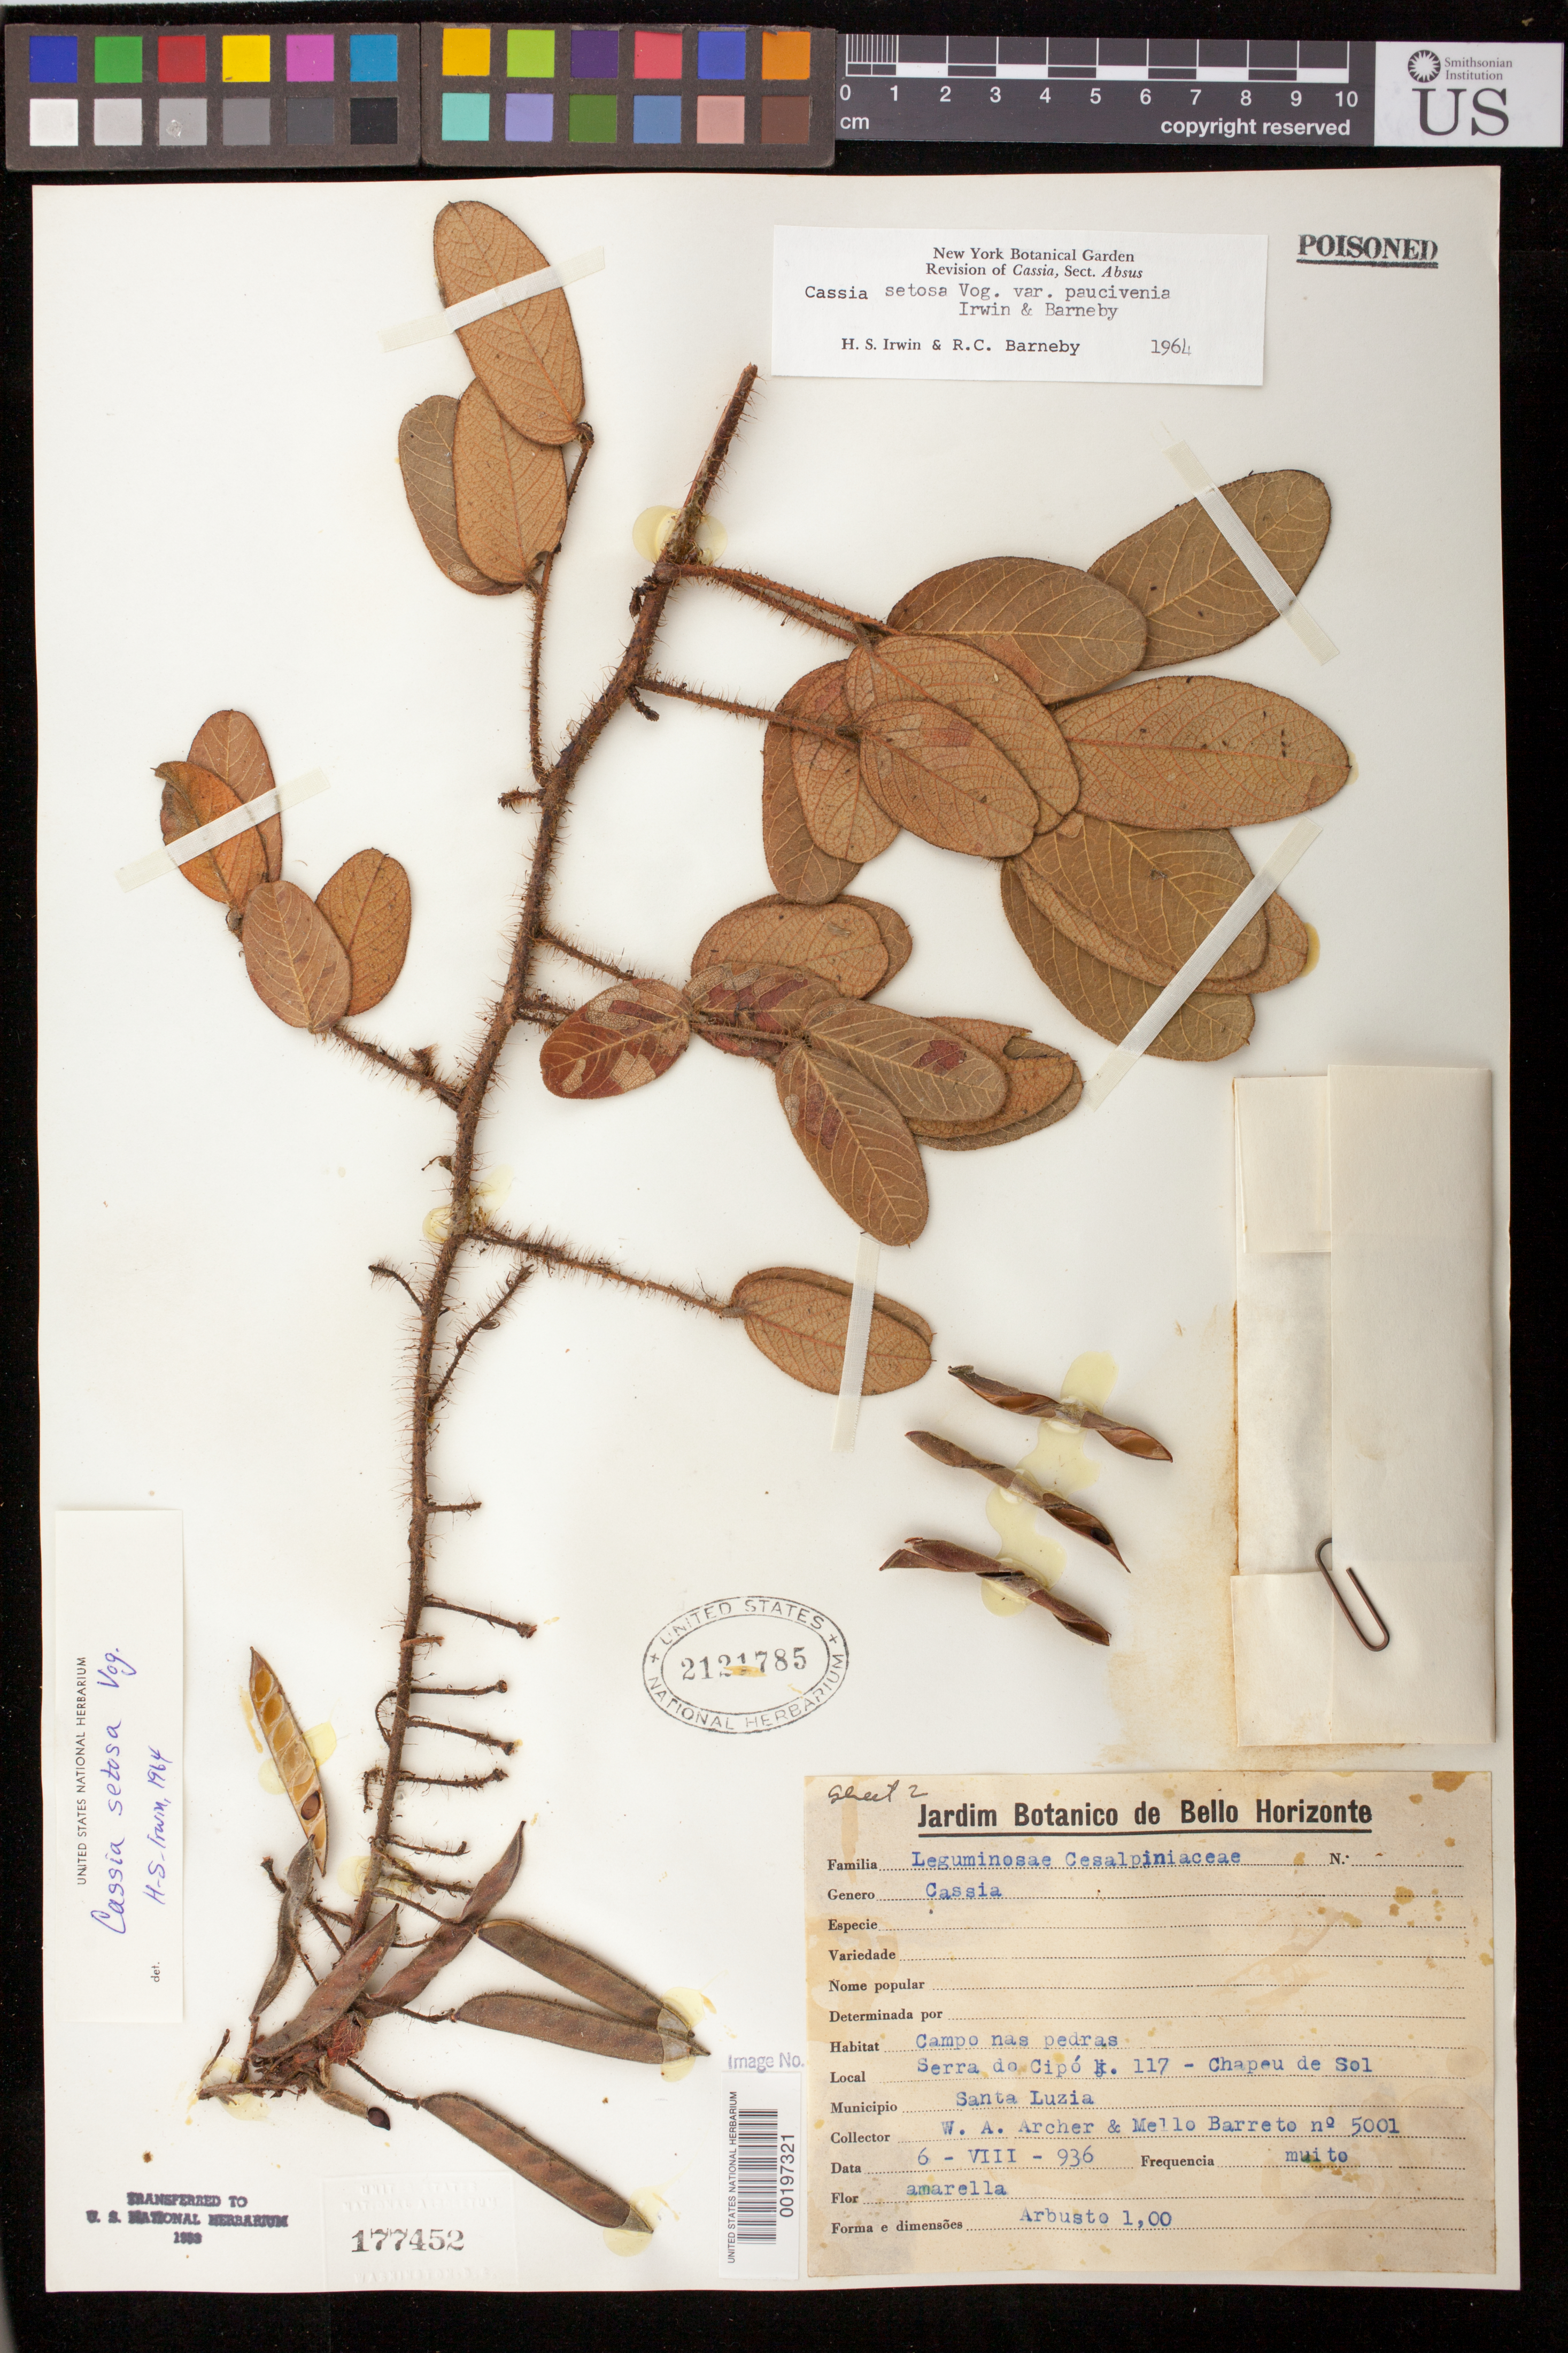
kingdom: Plantae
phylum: Tracheophyta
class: Magnoliopsida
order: Fabales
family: Fabaceae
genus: Chamaecrista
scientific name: Chamaecrista setosa var. paucivenia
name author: (H.S. Irwin & Barneby) H.S. Irwin & Barneby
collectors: W. A. Archer & M. Barreto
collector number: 5001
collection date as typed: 06 Aug 1936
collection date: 1936-08-06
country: Brazil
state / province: Minas Gerais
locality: Serra do Cipo k. 117 - Chapeu de Sol, Santa Luzia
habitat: Campo nas pedras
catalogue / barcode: US 2121785